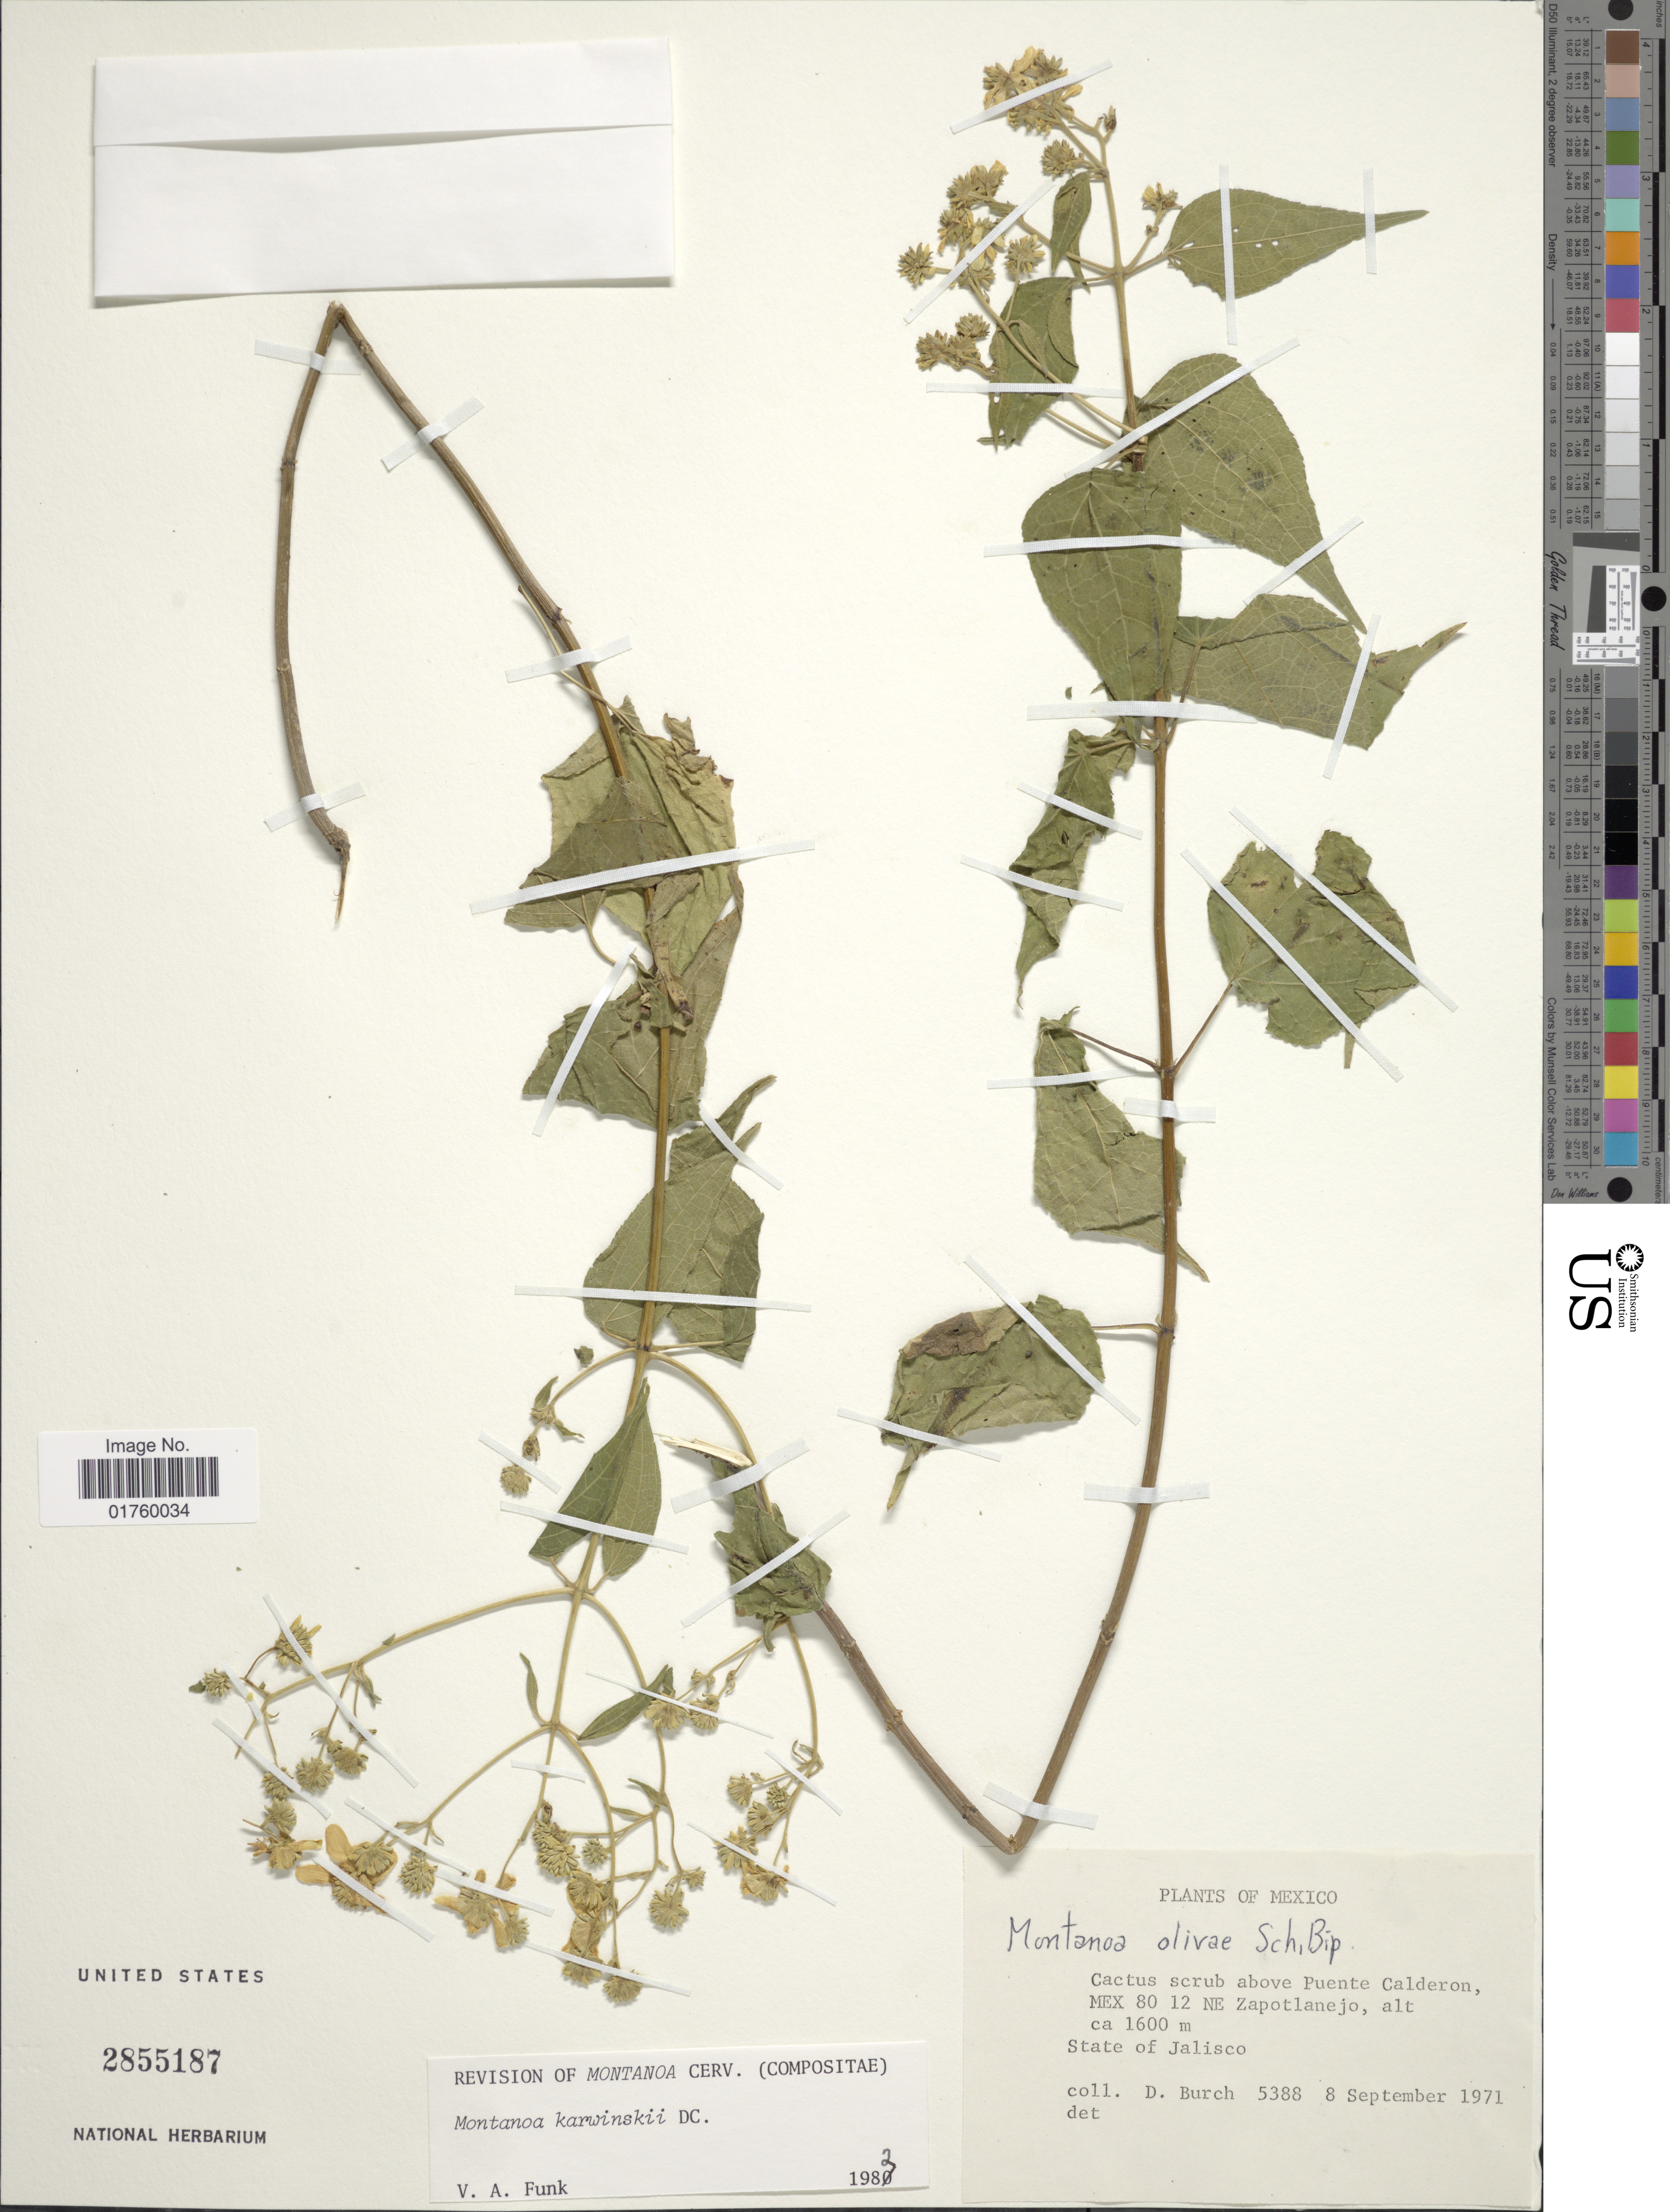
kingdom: Plantae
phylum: Tracheophyta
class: Magnoliopsida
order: Asterales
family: Asteraceae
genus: Montanoa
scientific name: Montanoa karwinskii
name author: DC.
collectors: D. Burch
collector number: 5388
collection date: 1971-09-08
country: Mexico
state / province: Jalisco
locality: Cactus scrub above Puente Calderon, MEX 80 12 NE Zapotlanejo.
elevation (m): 1600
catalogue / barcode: US 2855187